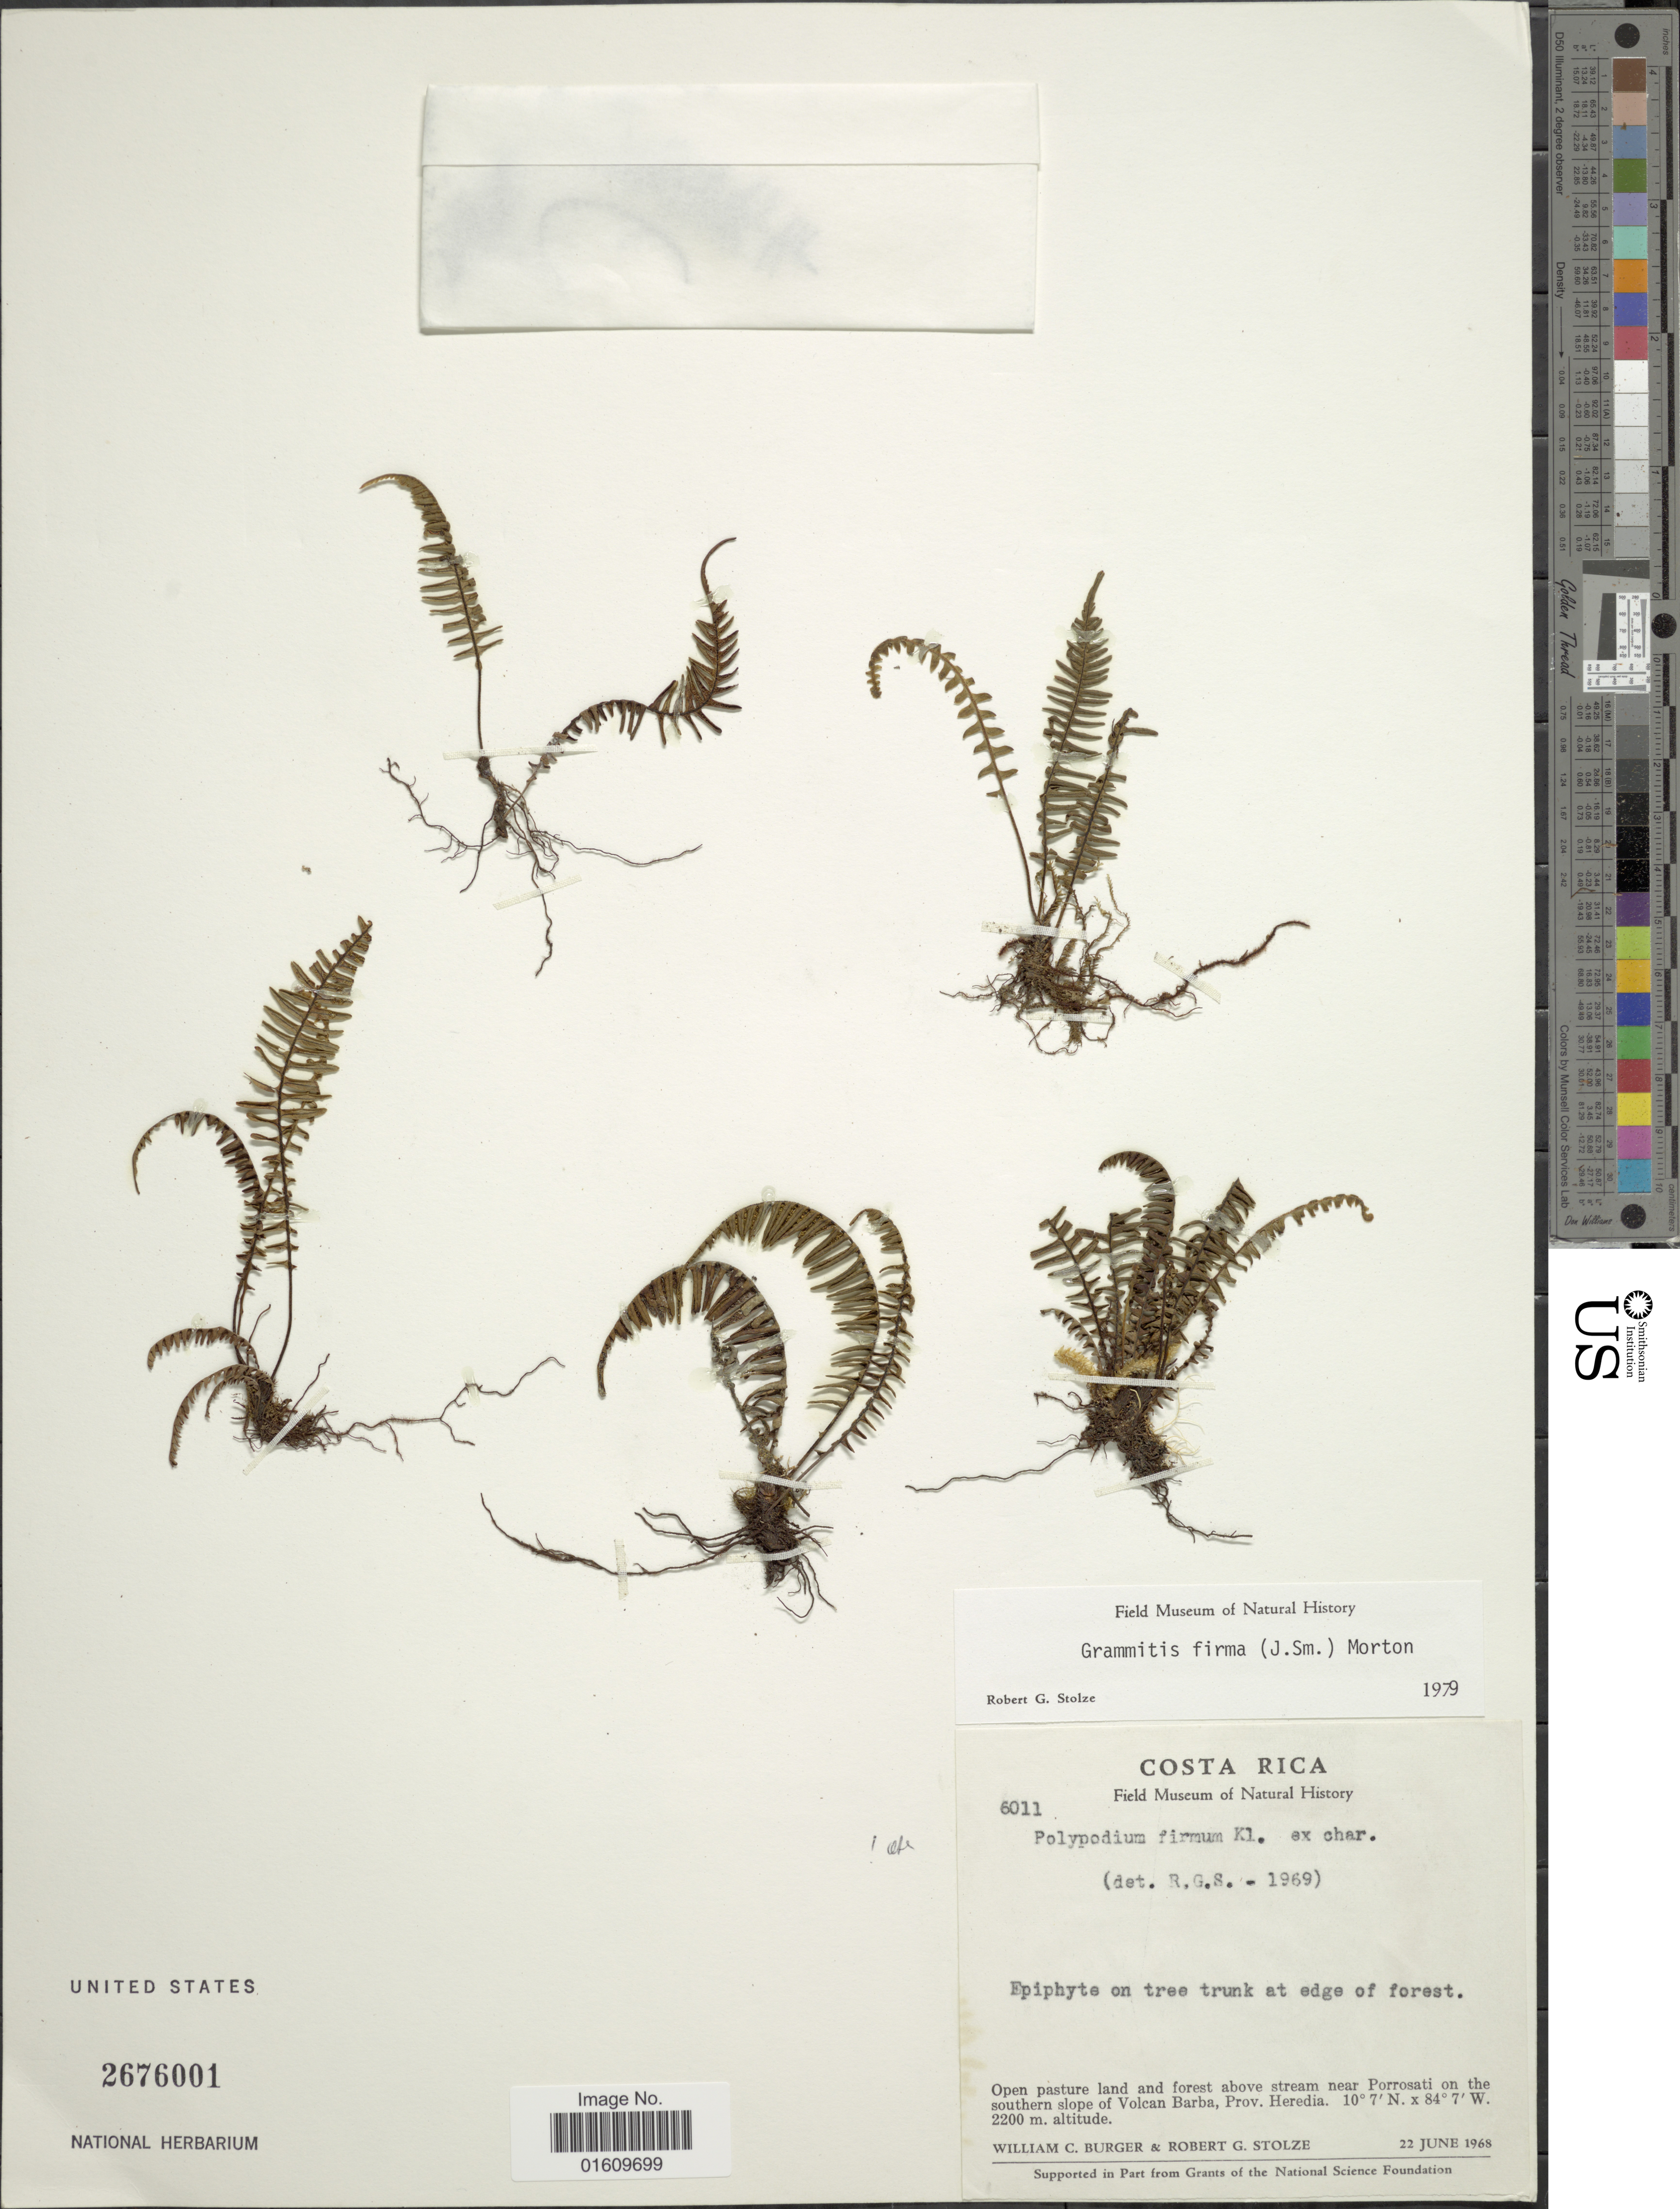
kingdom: Plantae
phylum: Tracheophyta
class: Polypodiopsida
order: Polypodiales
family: Polypodiaceae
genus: Melpomene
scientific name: Melpomene firma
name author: (J. Sm.) A.R. Sm. & R.C. Moran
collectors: W. Burger & R. G. Stolze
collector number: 6011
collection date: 1968-06-22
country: Costa Rica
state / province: Heredia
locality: Open Pasture land and forest above stream near Porrosati on the southern slope of Volcan Barba, Prov. Heredia.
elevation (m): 2200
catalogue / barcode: US 2676001